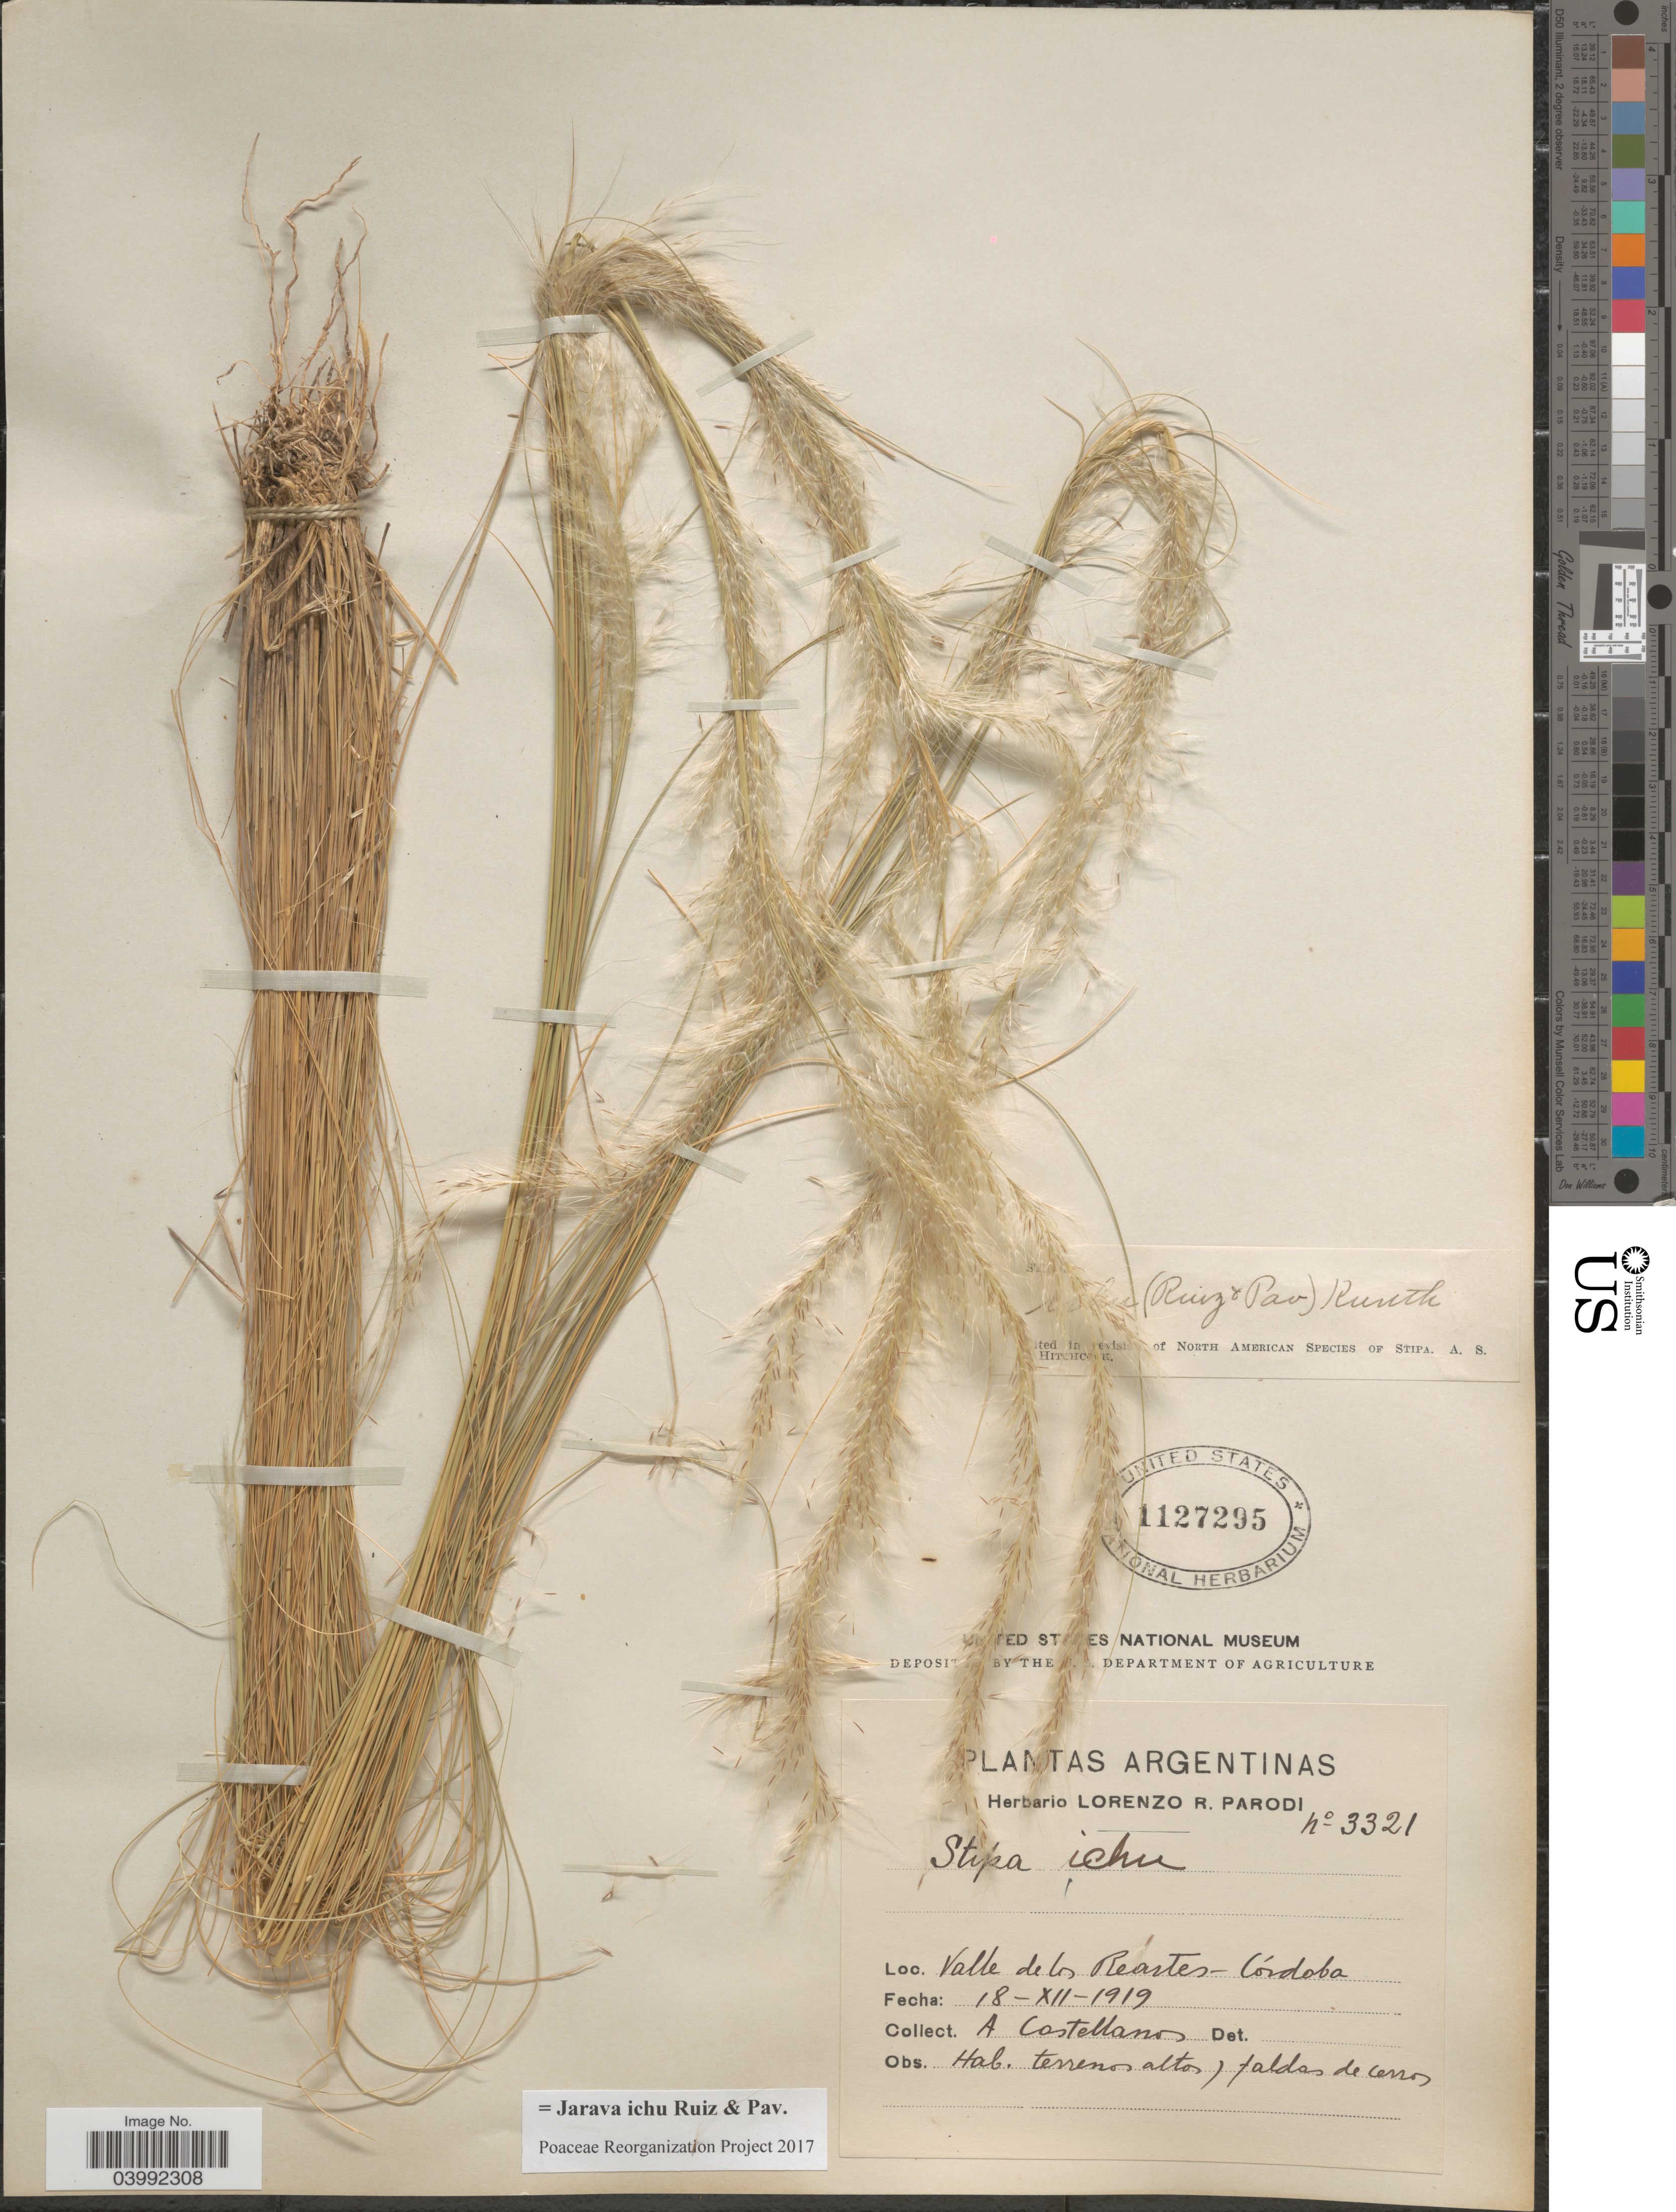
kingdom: Plantae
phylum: Tracheophyta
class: Liliopsida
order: Poales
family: Poaceae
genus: Jarava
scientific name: Jarava ichu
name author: Ruiz & Pav.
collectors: A. Castellanos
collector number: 3321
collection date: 1919-12-18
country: Argentina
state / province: Cordoba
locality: Valle de los Reartes.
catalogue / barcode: US 1127295